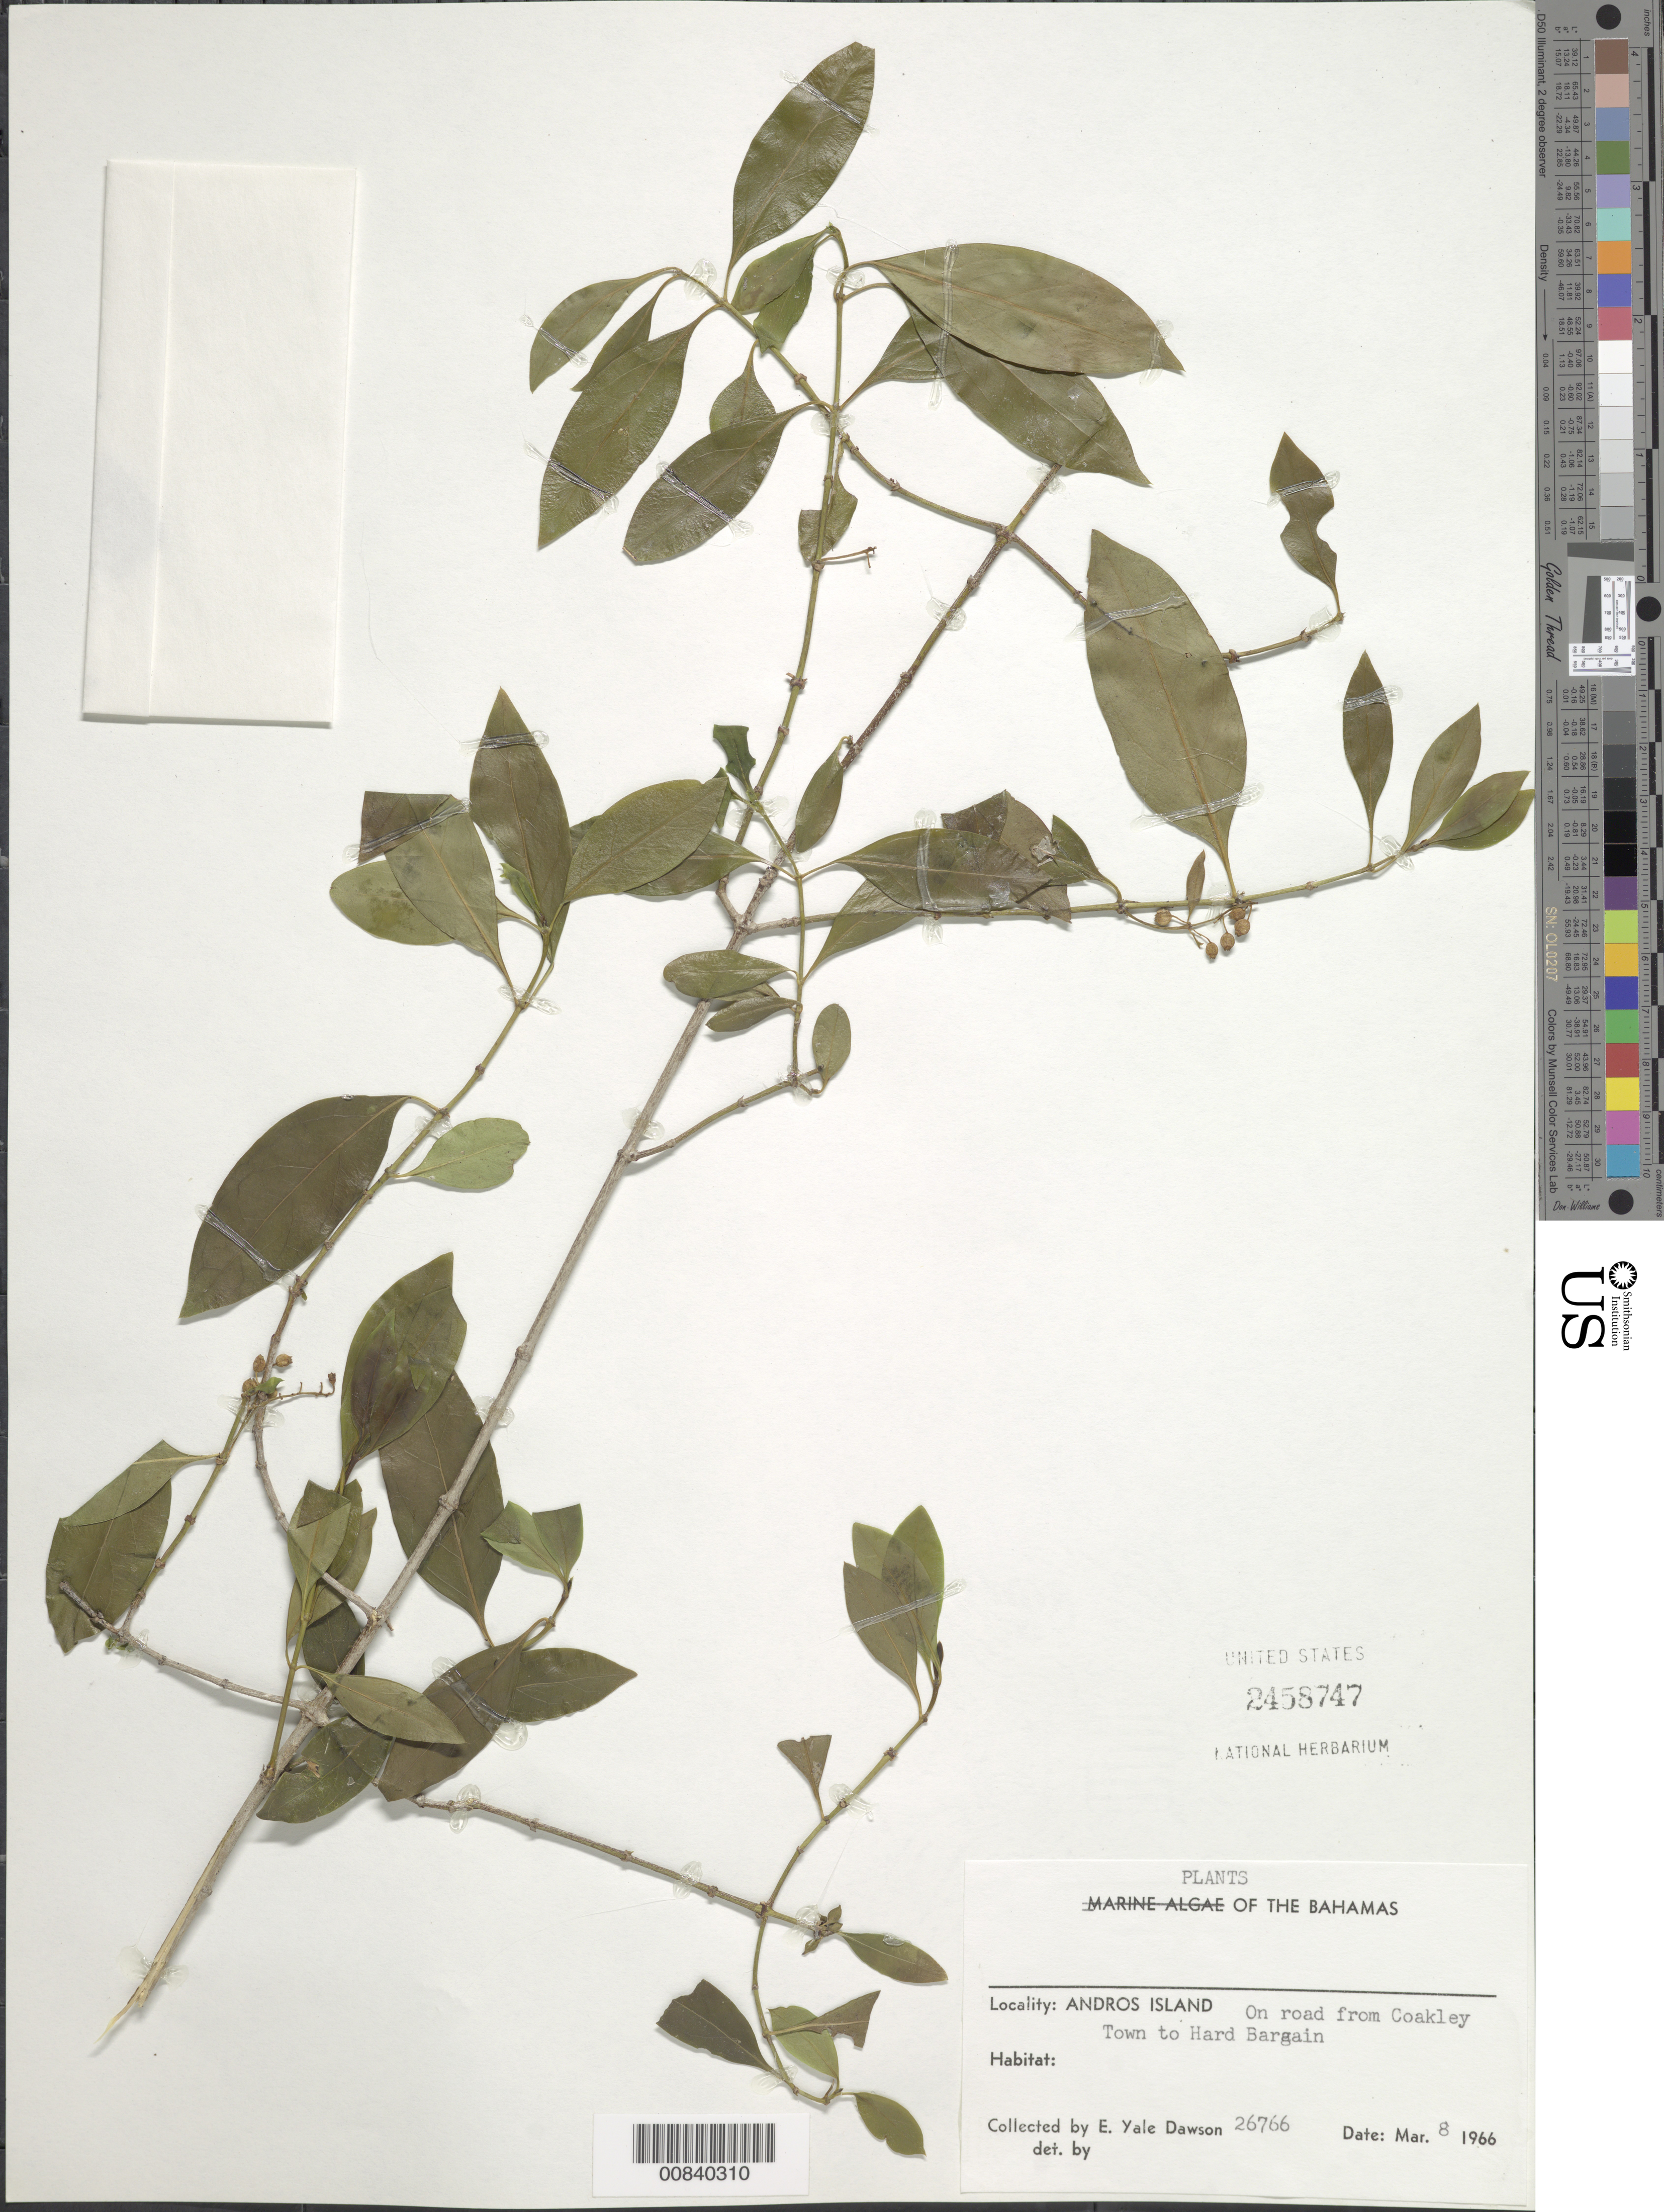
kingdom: Plantae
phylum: Tracheophyta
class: Magnoliopsida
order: Gentianales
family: Rubiaceae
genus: Chiococca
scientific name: Chiococca alba subsp. alba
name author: (L.) Hitchc.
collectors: E. Y. Dawson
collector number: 26766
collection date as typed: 08 Mar 1966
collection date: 1966-03-08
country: Bahamas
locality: Andros Island. On road from Coakley Town to Hard Bargin.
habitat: Along road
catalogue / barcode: US 2458747